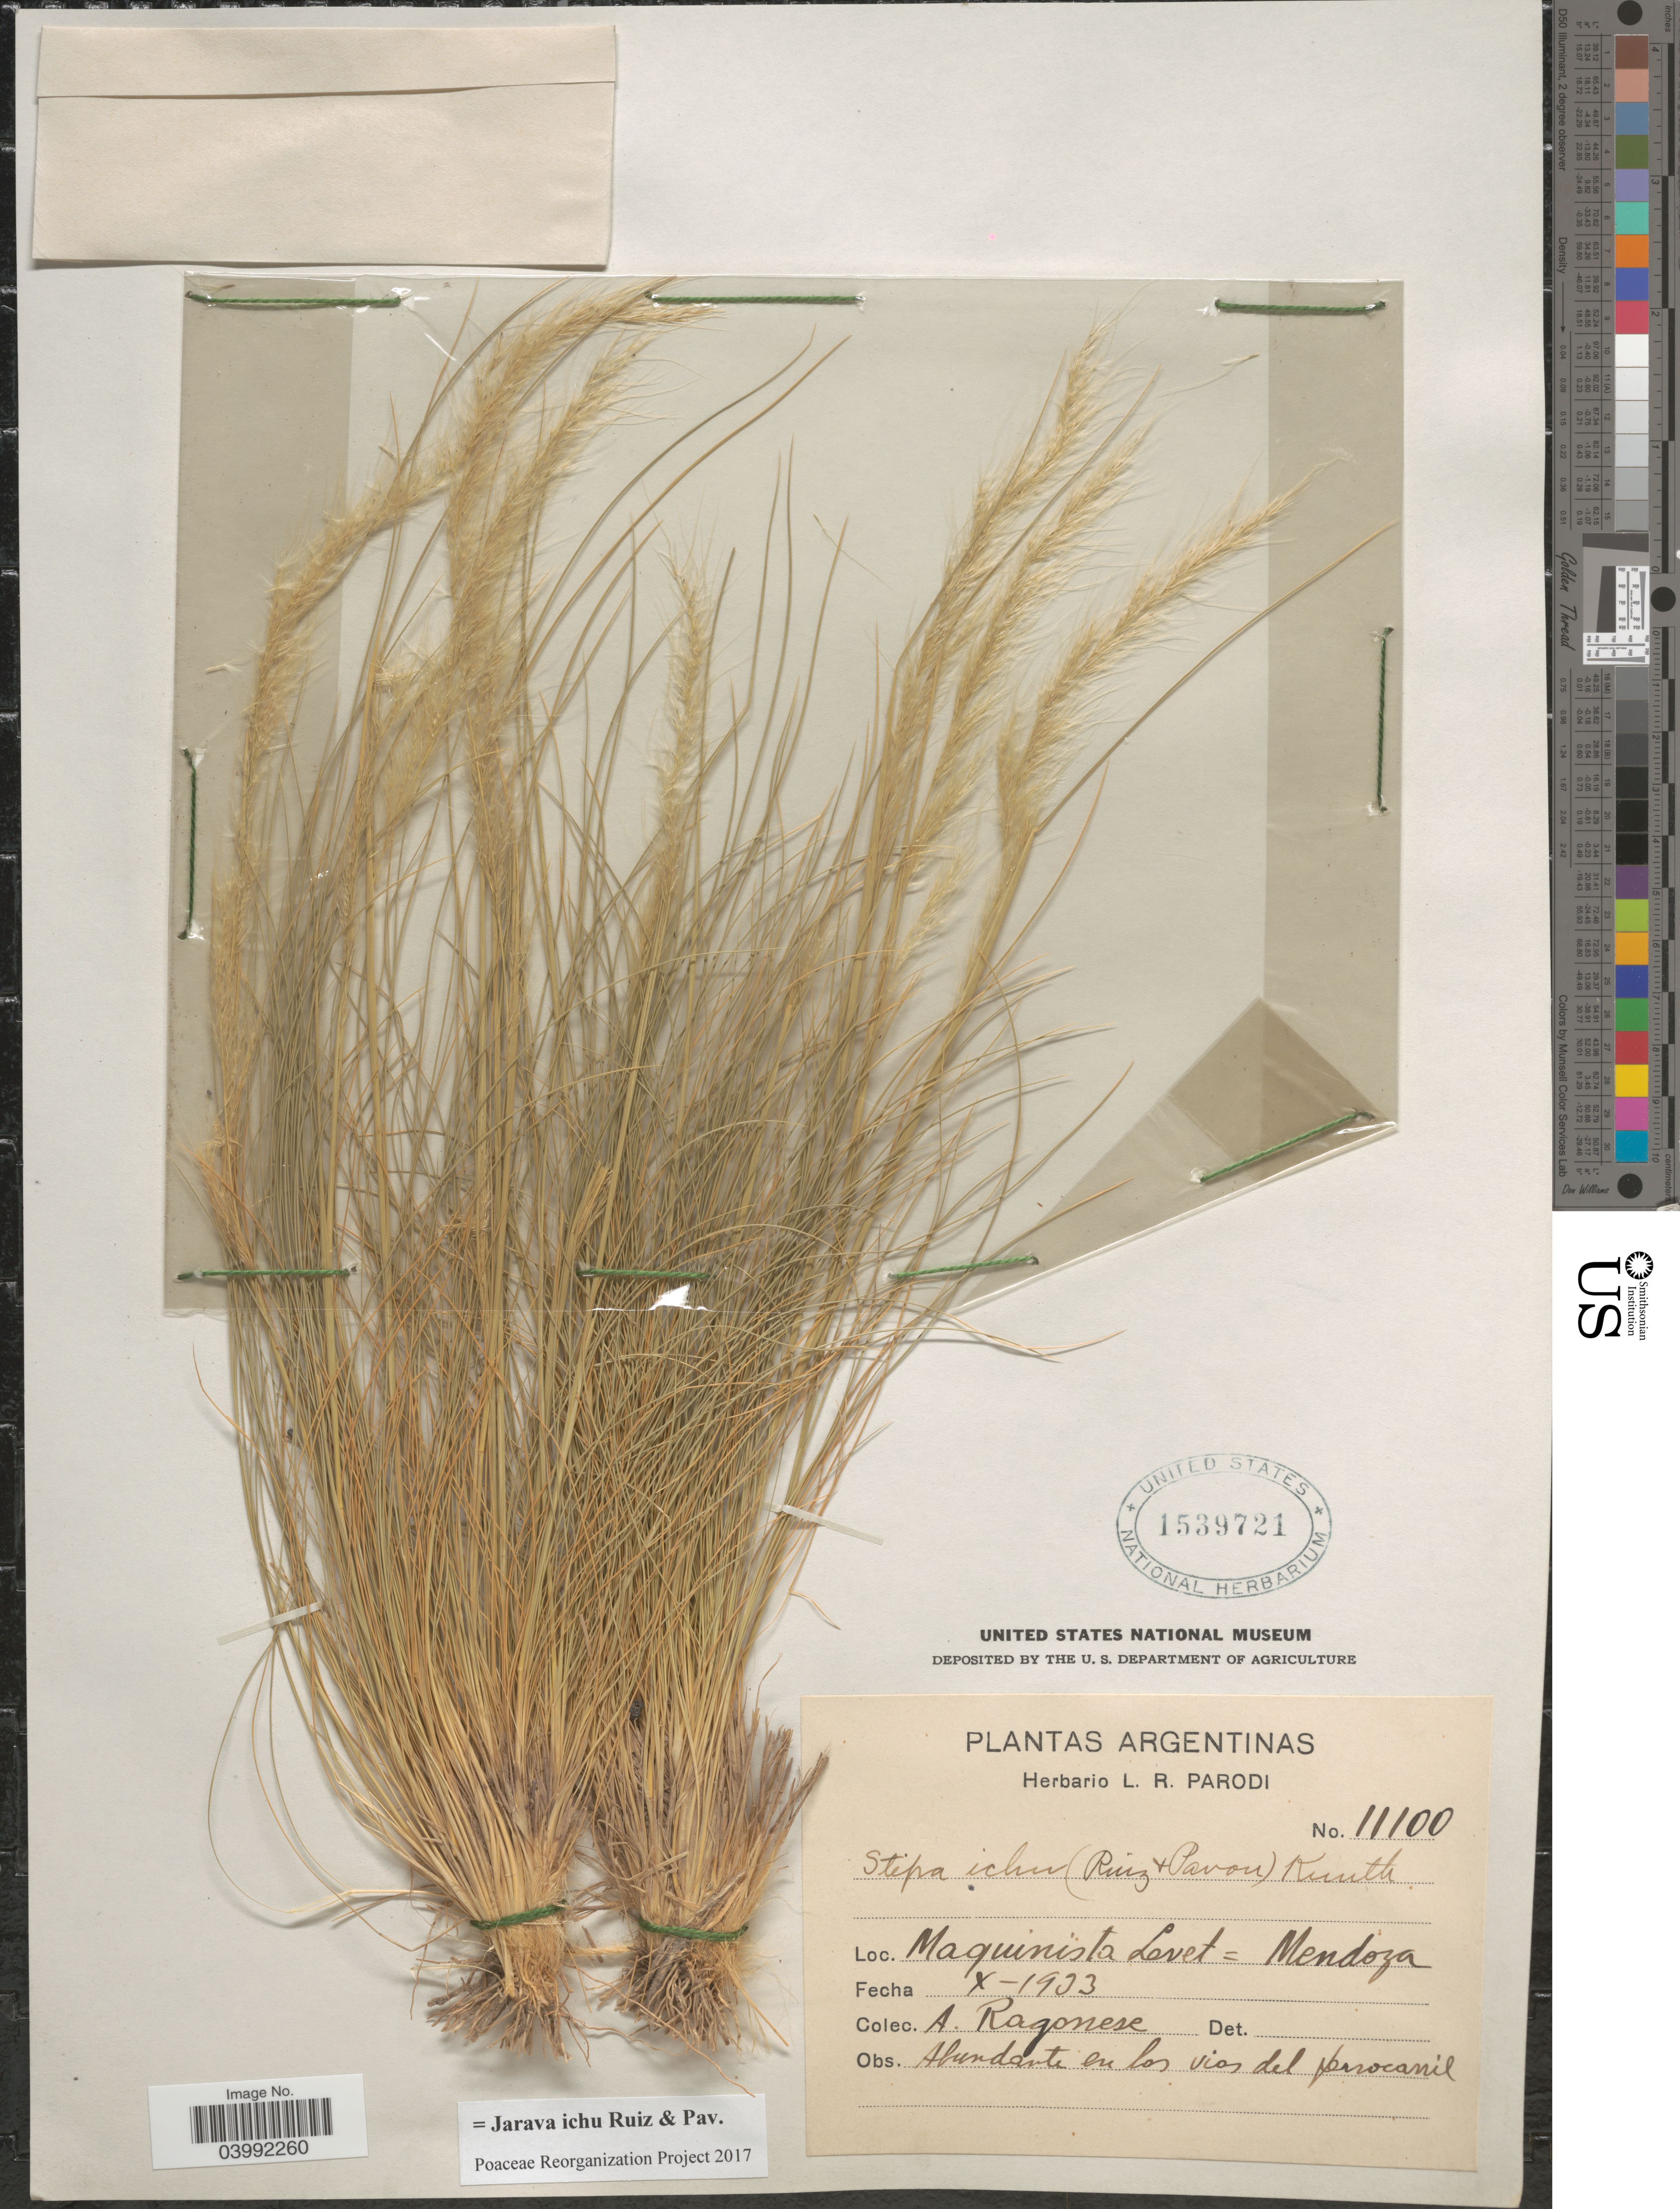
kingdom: Plantae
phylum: Tracheophyta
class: Liliopsida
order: Poales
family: Poaceae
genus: Jarava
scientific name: Jarava ichu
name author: Ruiz & Pav.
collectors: A. Ragonese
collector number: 11100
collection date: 1933-10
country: Argentina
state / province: Mendoza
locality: Maquinista Levet.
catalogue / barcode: US 1539721